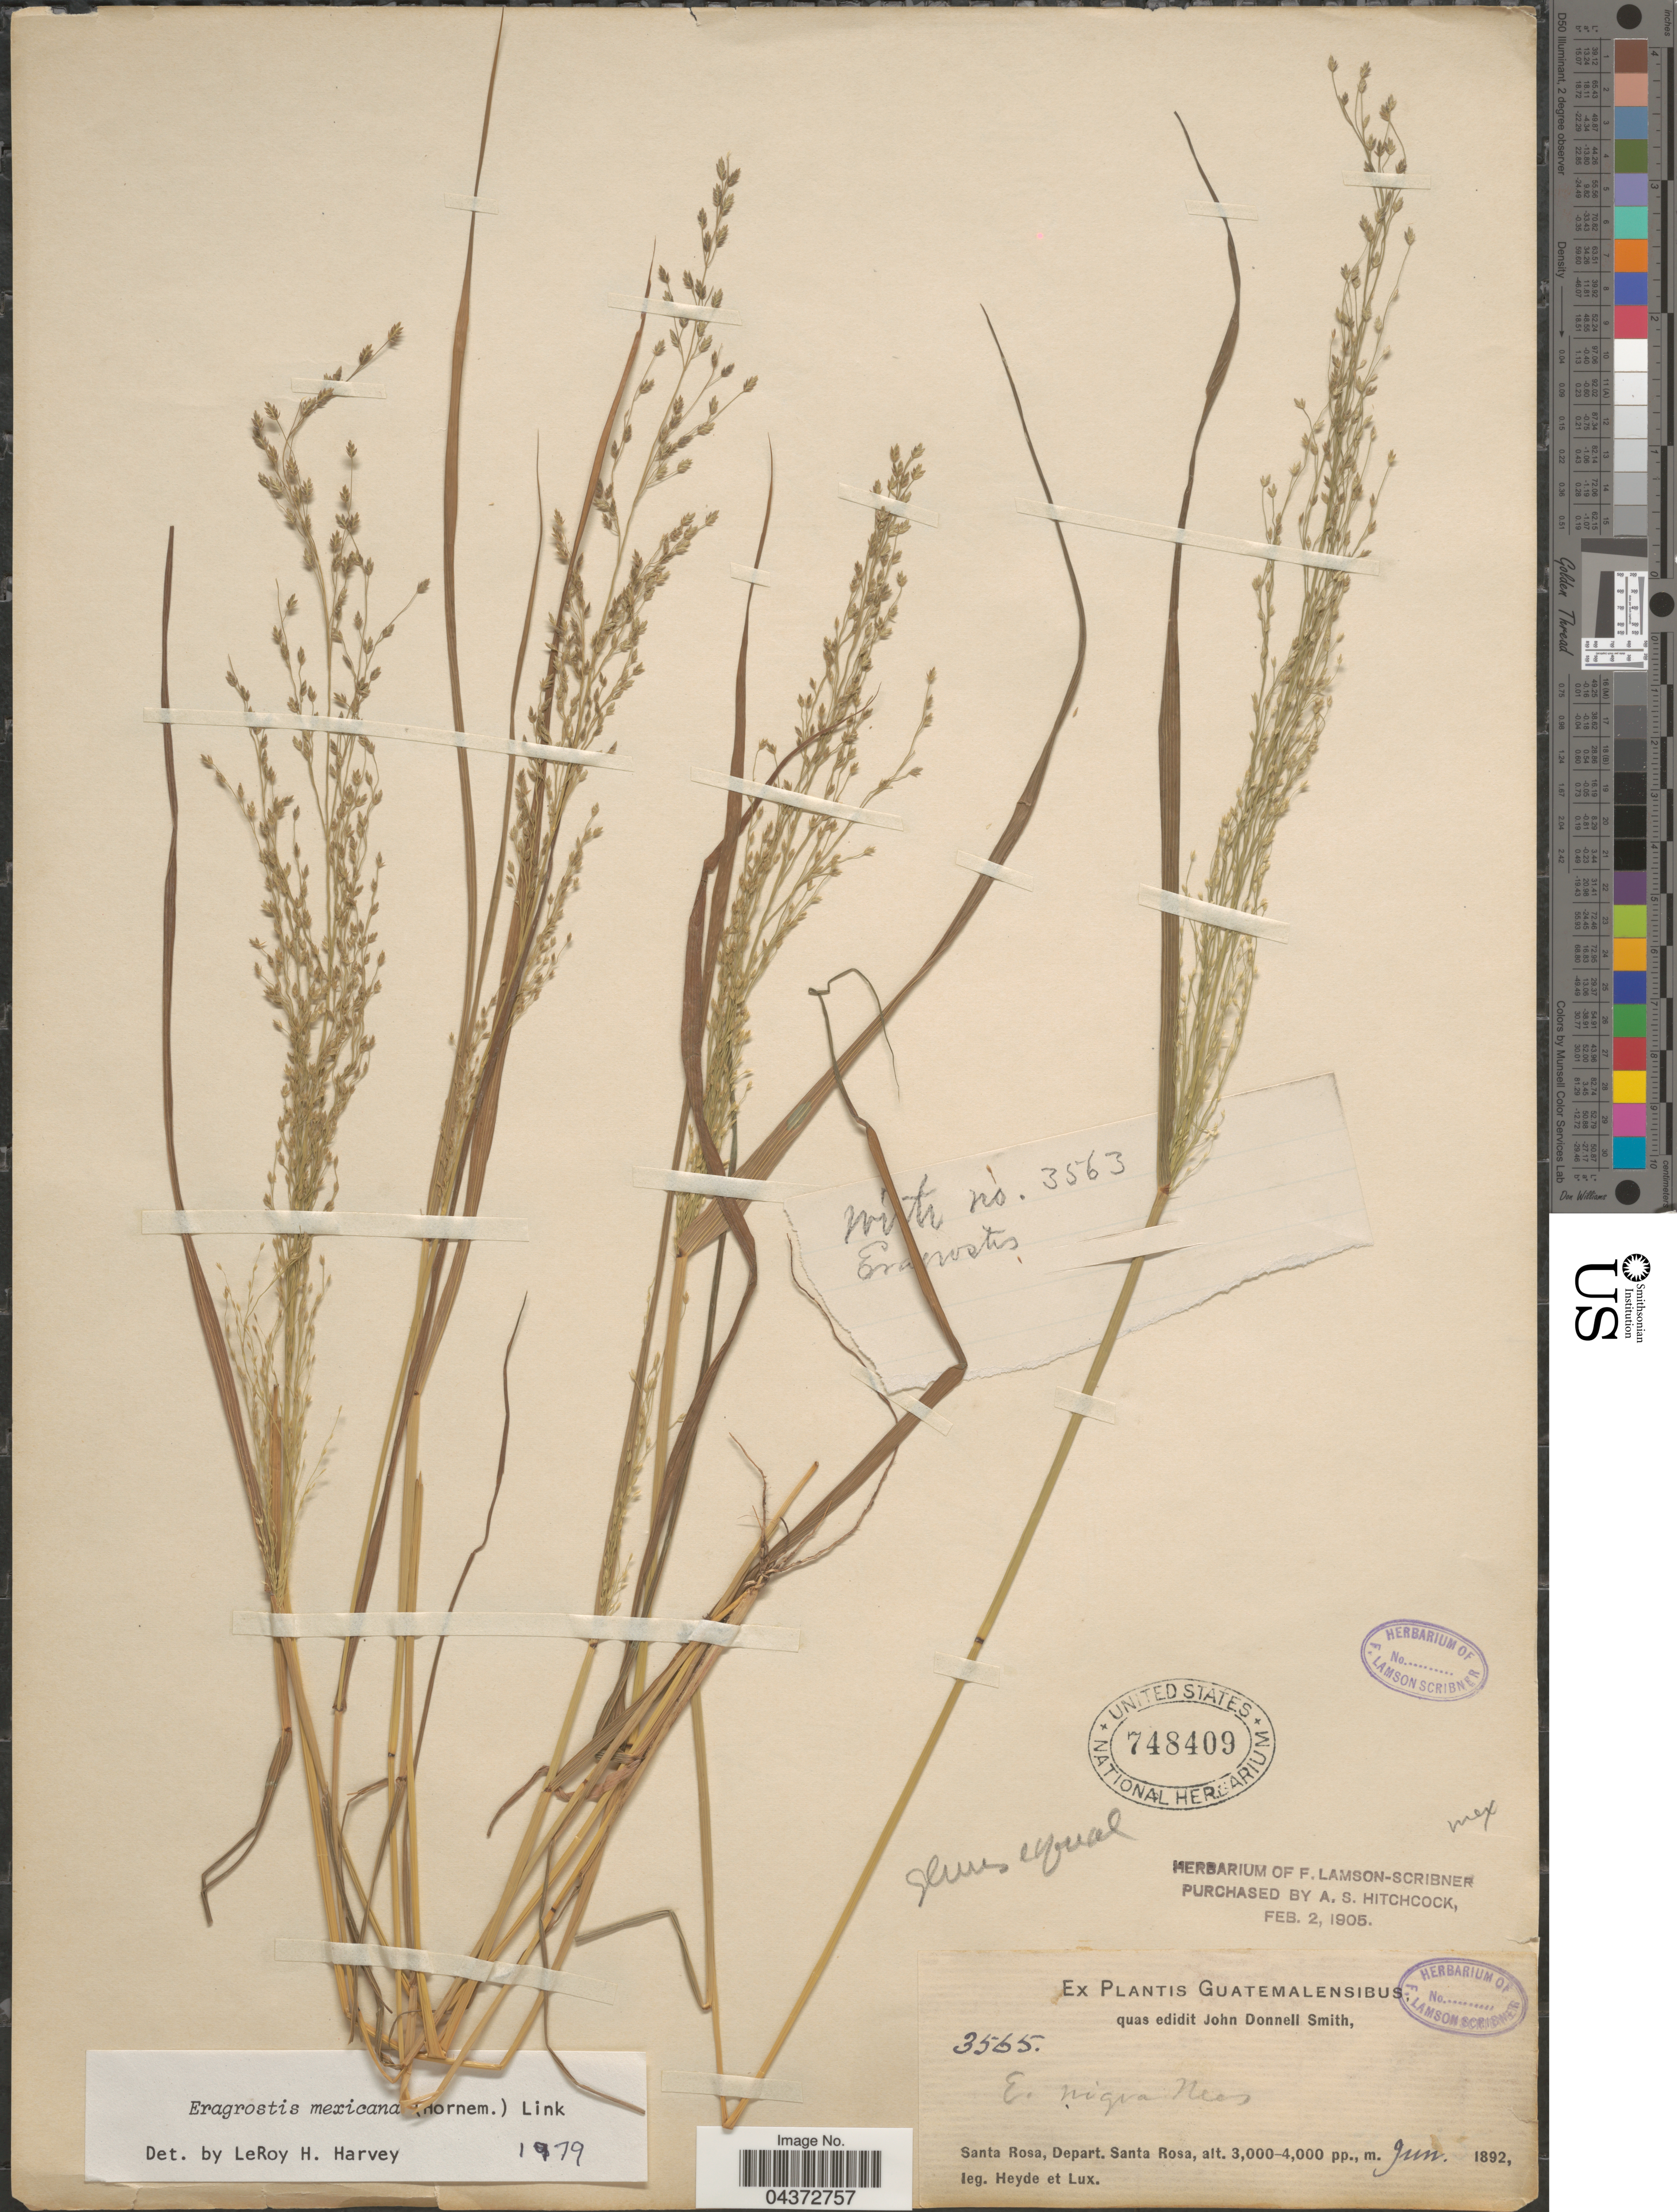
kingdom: Plantae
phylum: Tracheophyta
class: Liliopsida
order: Poales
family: Poaceae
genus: Eragrostis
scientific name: Eragrostis mexicana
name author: (Hornem.) Link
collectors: Heyde & Lux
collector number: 3565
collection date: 1892-06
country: Guatemala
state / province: Santa Rosa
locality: Santa Rosa, Depart. Santa Rosa.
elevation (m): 914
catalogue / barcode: US 748409